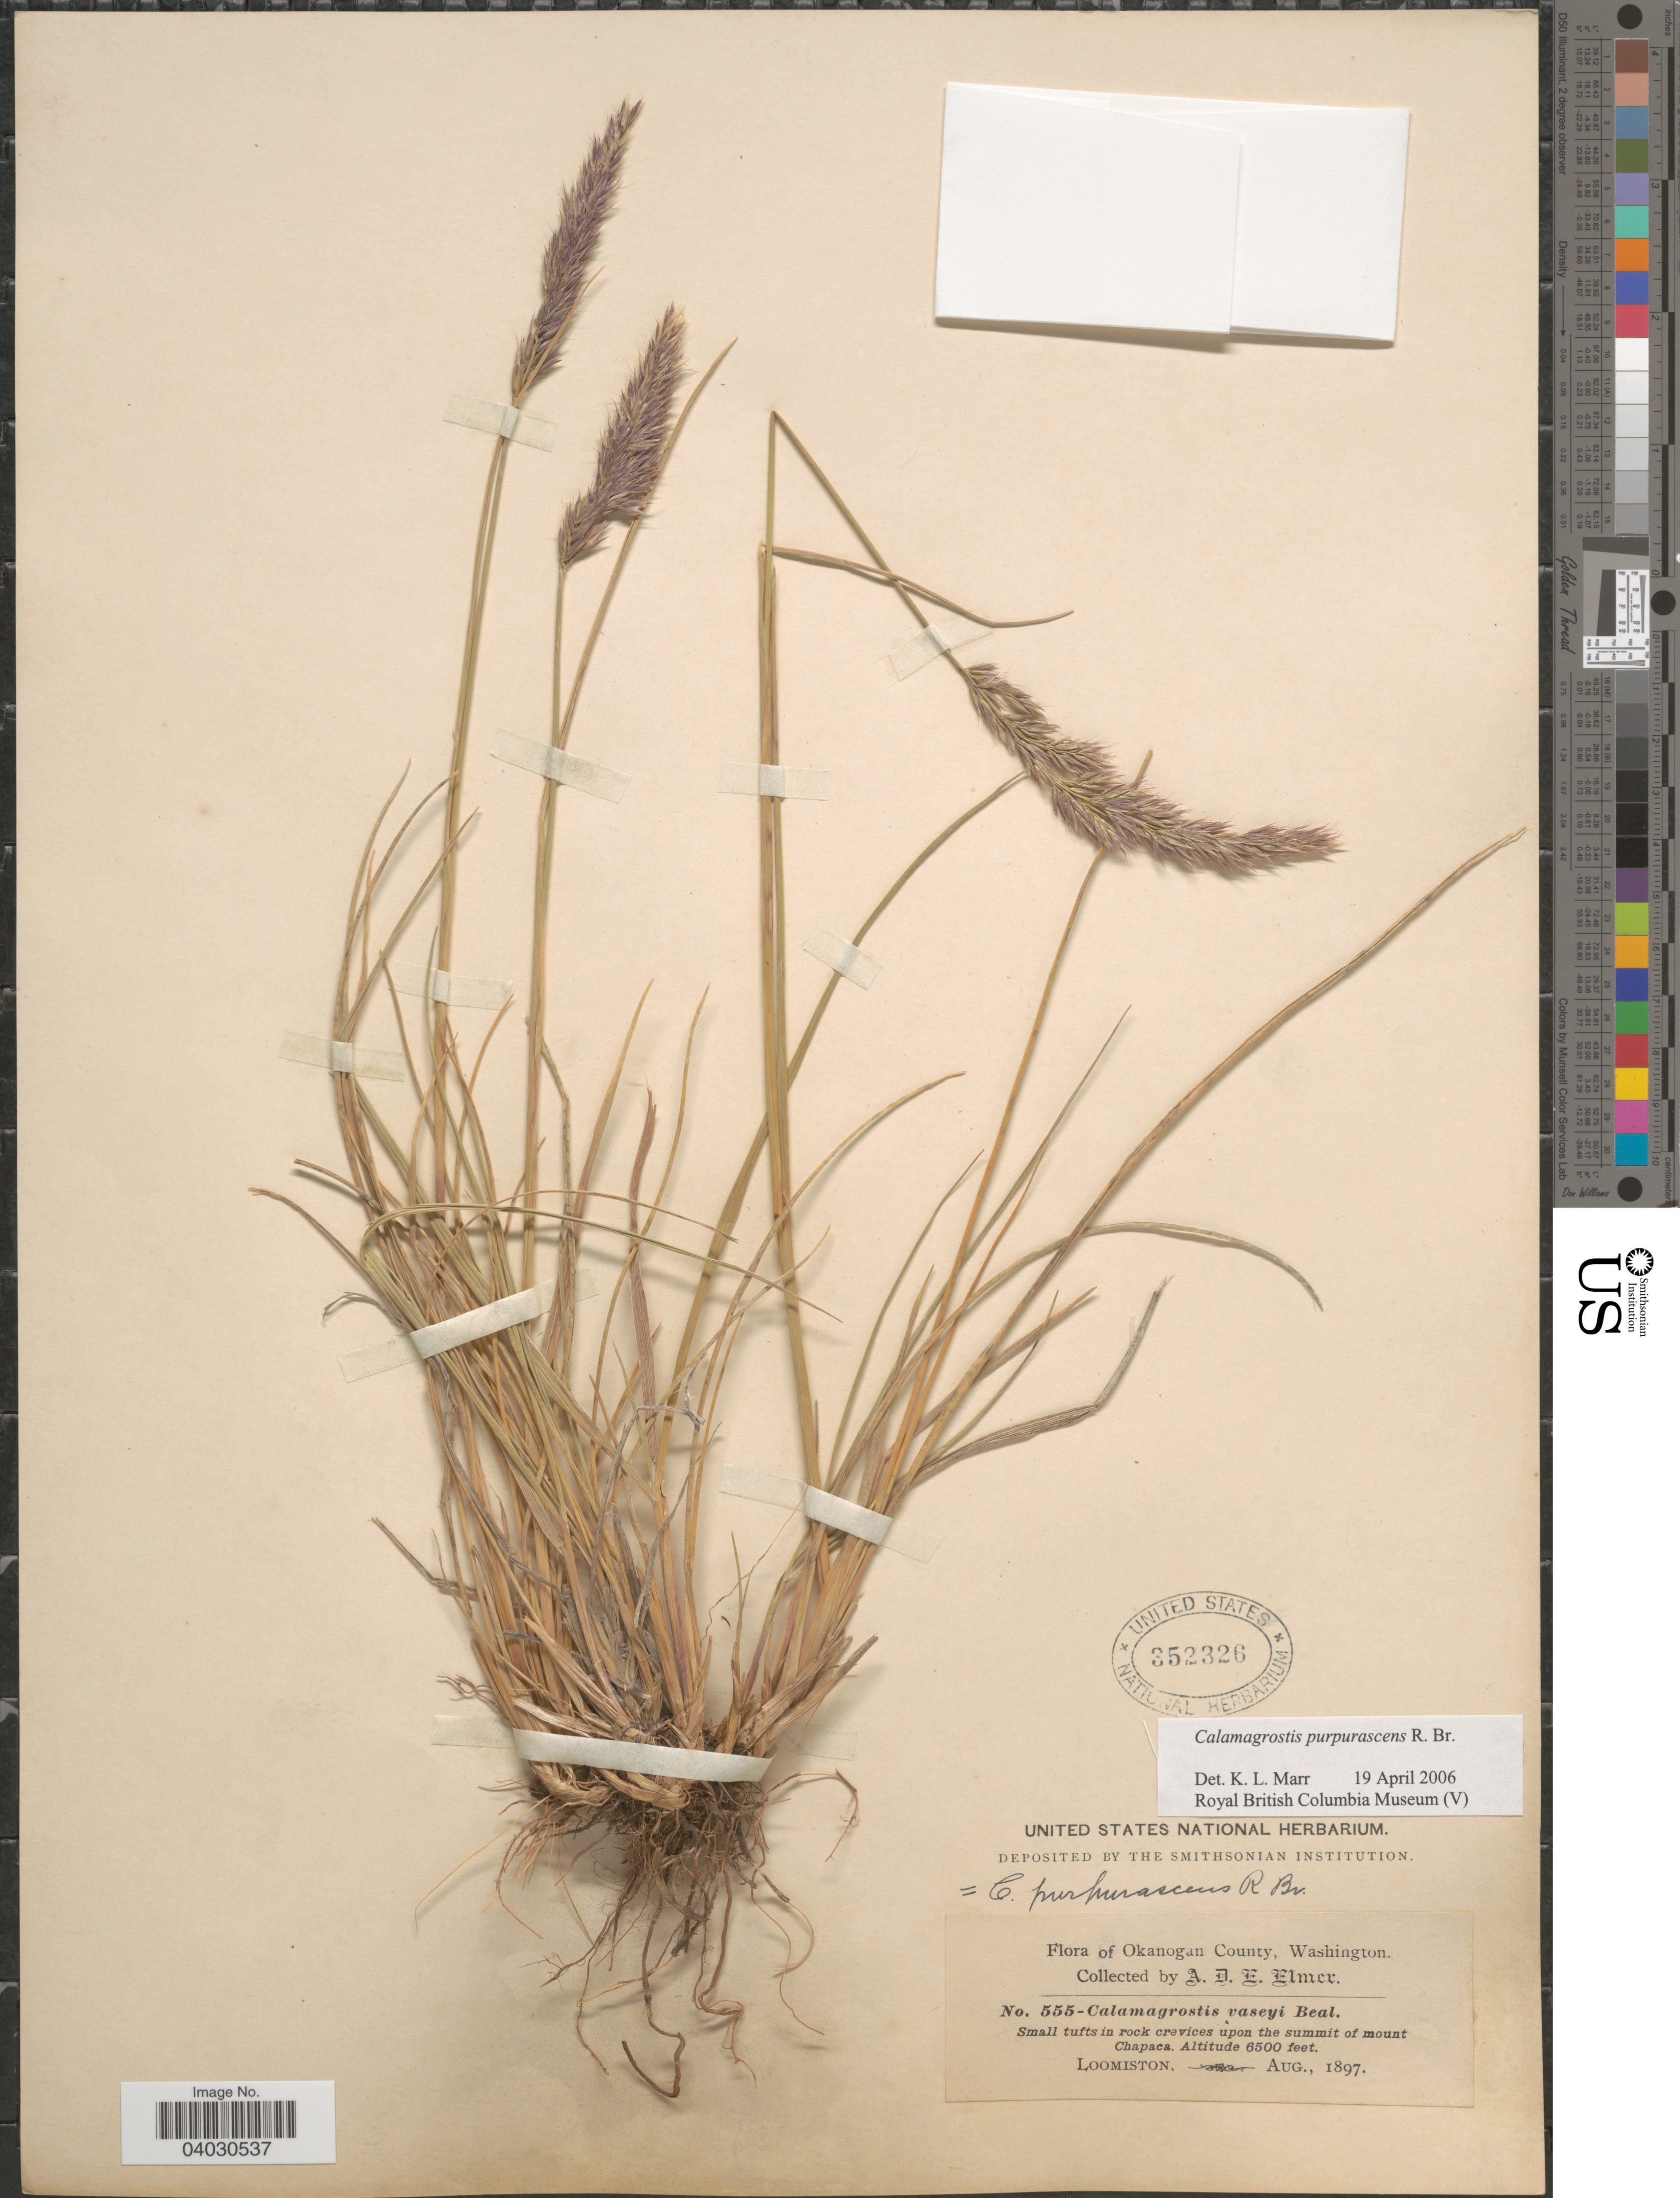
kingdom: Plantae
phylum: Tracheophyta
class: Liliopsida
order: Poales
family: Poaceae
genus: Calamagrostis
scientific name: Calamagrostis purpurascens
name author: R. Br.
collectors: A. D. E. Elmer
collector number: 555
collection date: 1897-08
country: United States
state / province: Washington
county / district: Okanogan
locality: Okanogan County. In rock crevices upon the summit of mount Chapaca. Loomiston.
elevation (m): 1981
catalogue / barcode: US 352326